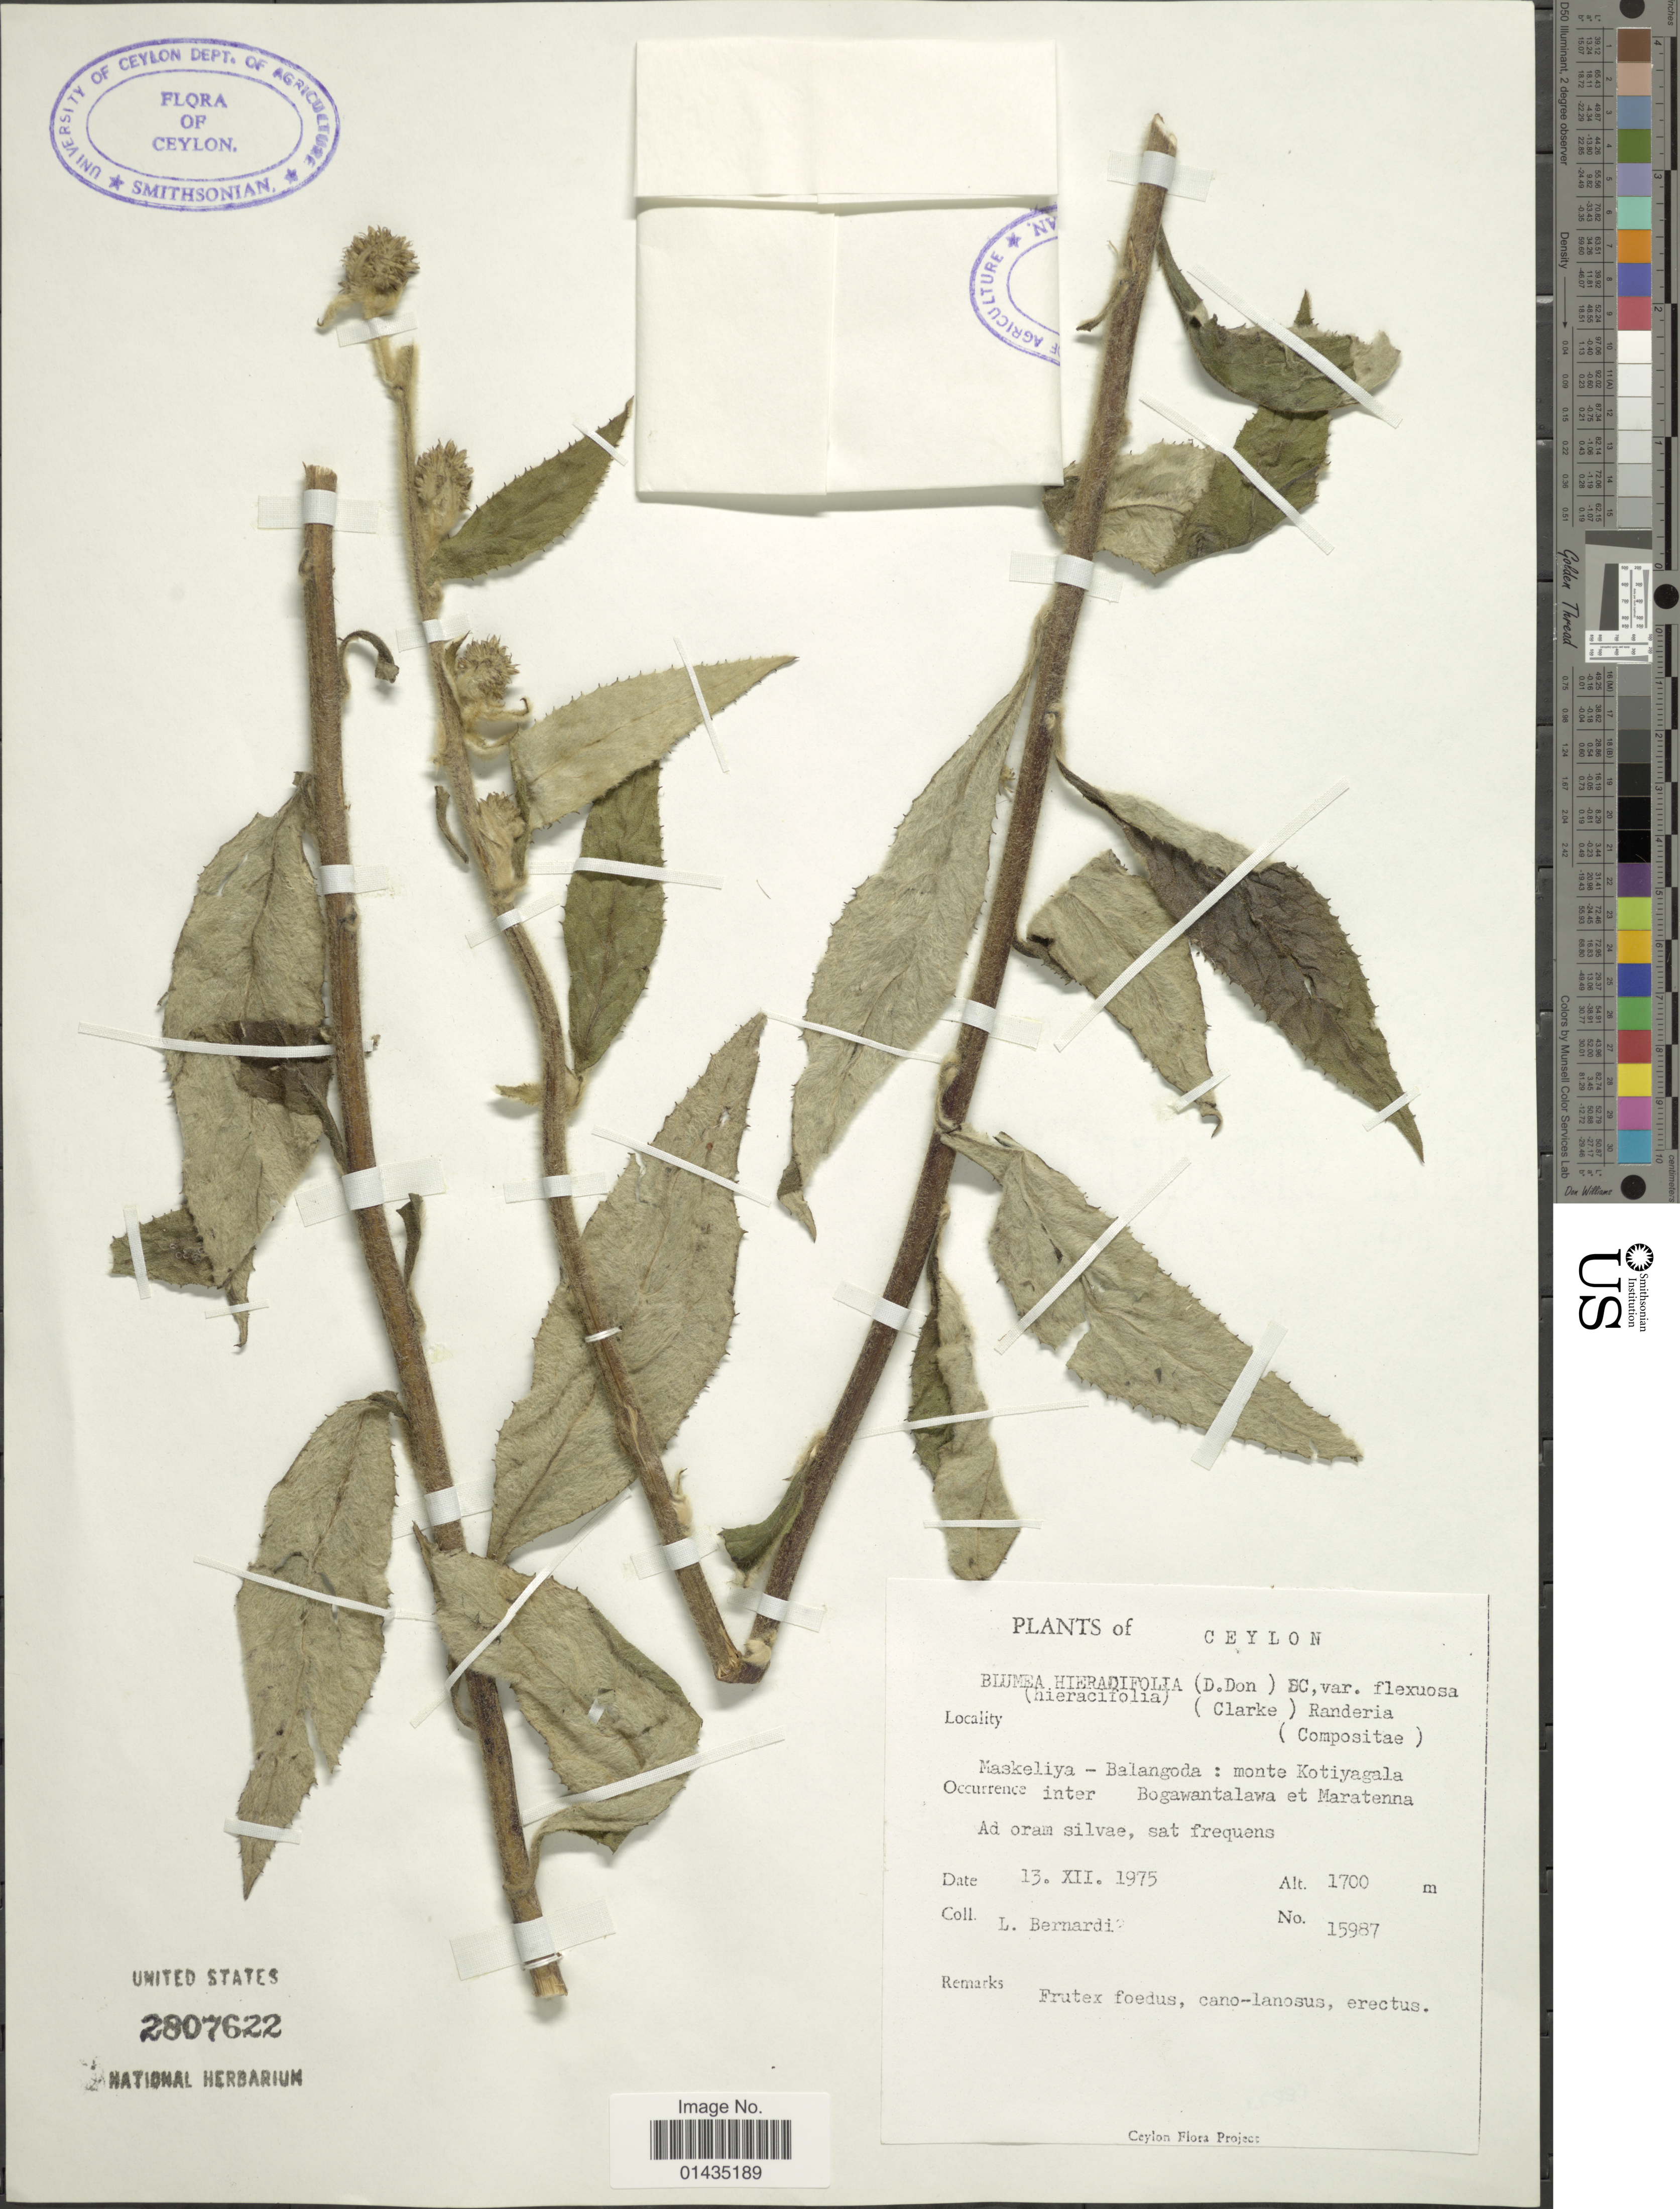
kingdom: Plantae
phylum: Tracheophyta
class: Magnoliopsida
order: Asterales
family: Asteraceae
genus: Blumea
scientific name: Blumea hieraciifolia var. flexuosa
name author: (C.B. Clarke) Randeria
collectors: L. Bernardi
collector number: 15987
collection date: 1975-12-13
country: Sri Lanka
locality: Ceylon, Maskeliya-Balangoda, monte Kotiyagala inter Bogawantalawa et Maratenna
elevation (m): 1700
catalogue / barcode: US 2807622